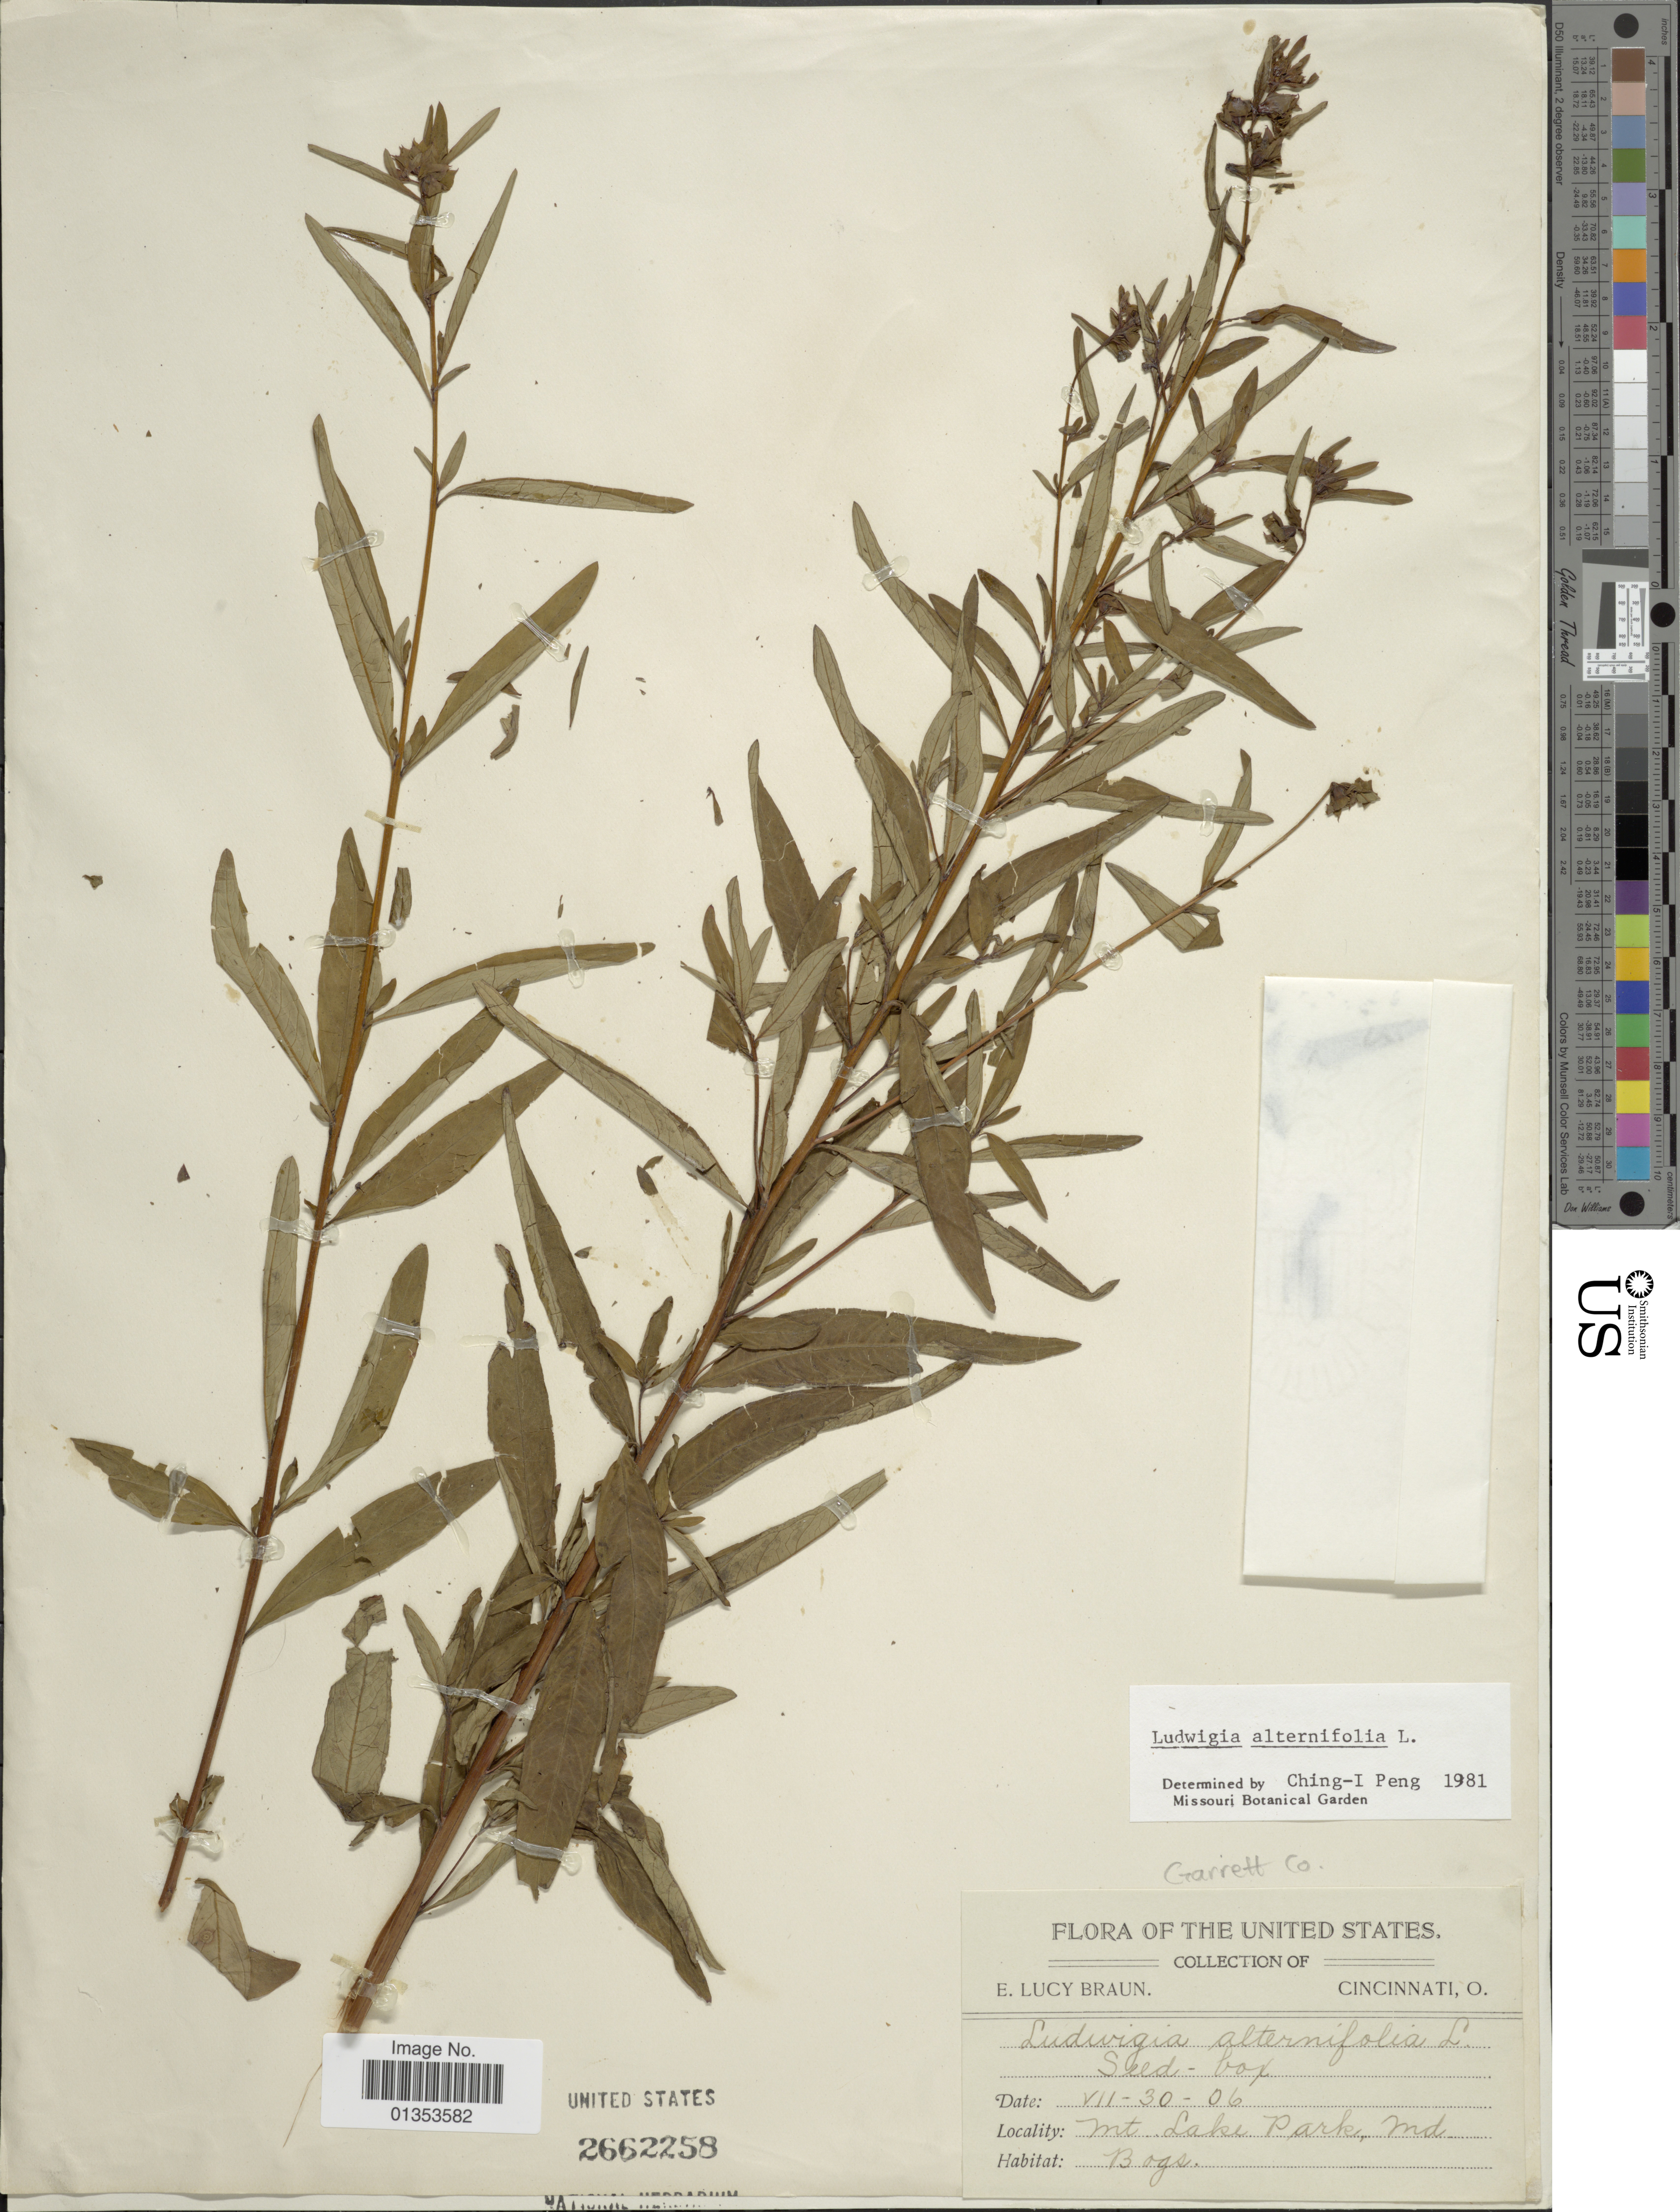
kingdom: Plantae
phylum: Tracheophyta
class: Magnoliopsida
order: Myrtales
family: Onagraceae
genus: Ludwigia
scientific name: Ludwigia alternifolia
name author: L.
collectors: E. L. Braun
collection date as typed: Transcribed d/m/y: 30/7/6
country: United States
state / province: Maryland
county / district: Garrett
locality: Mt. Lake Park, Md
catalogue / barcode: US 2662258